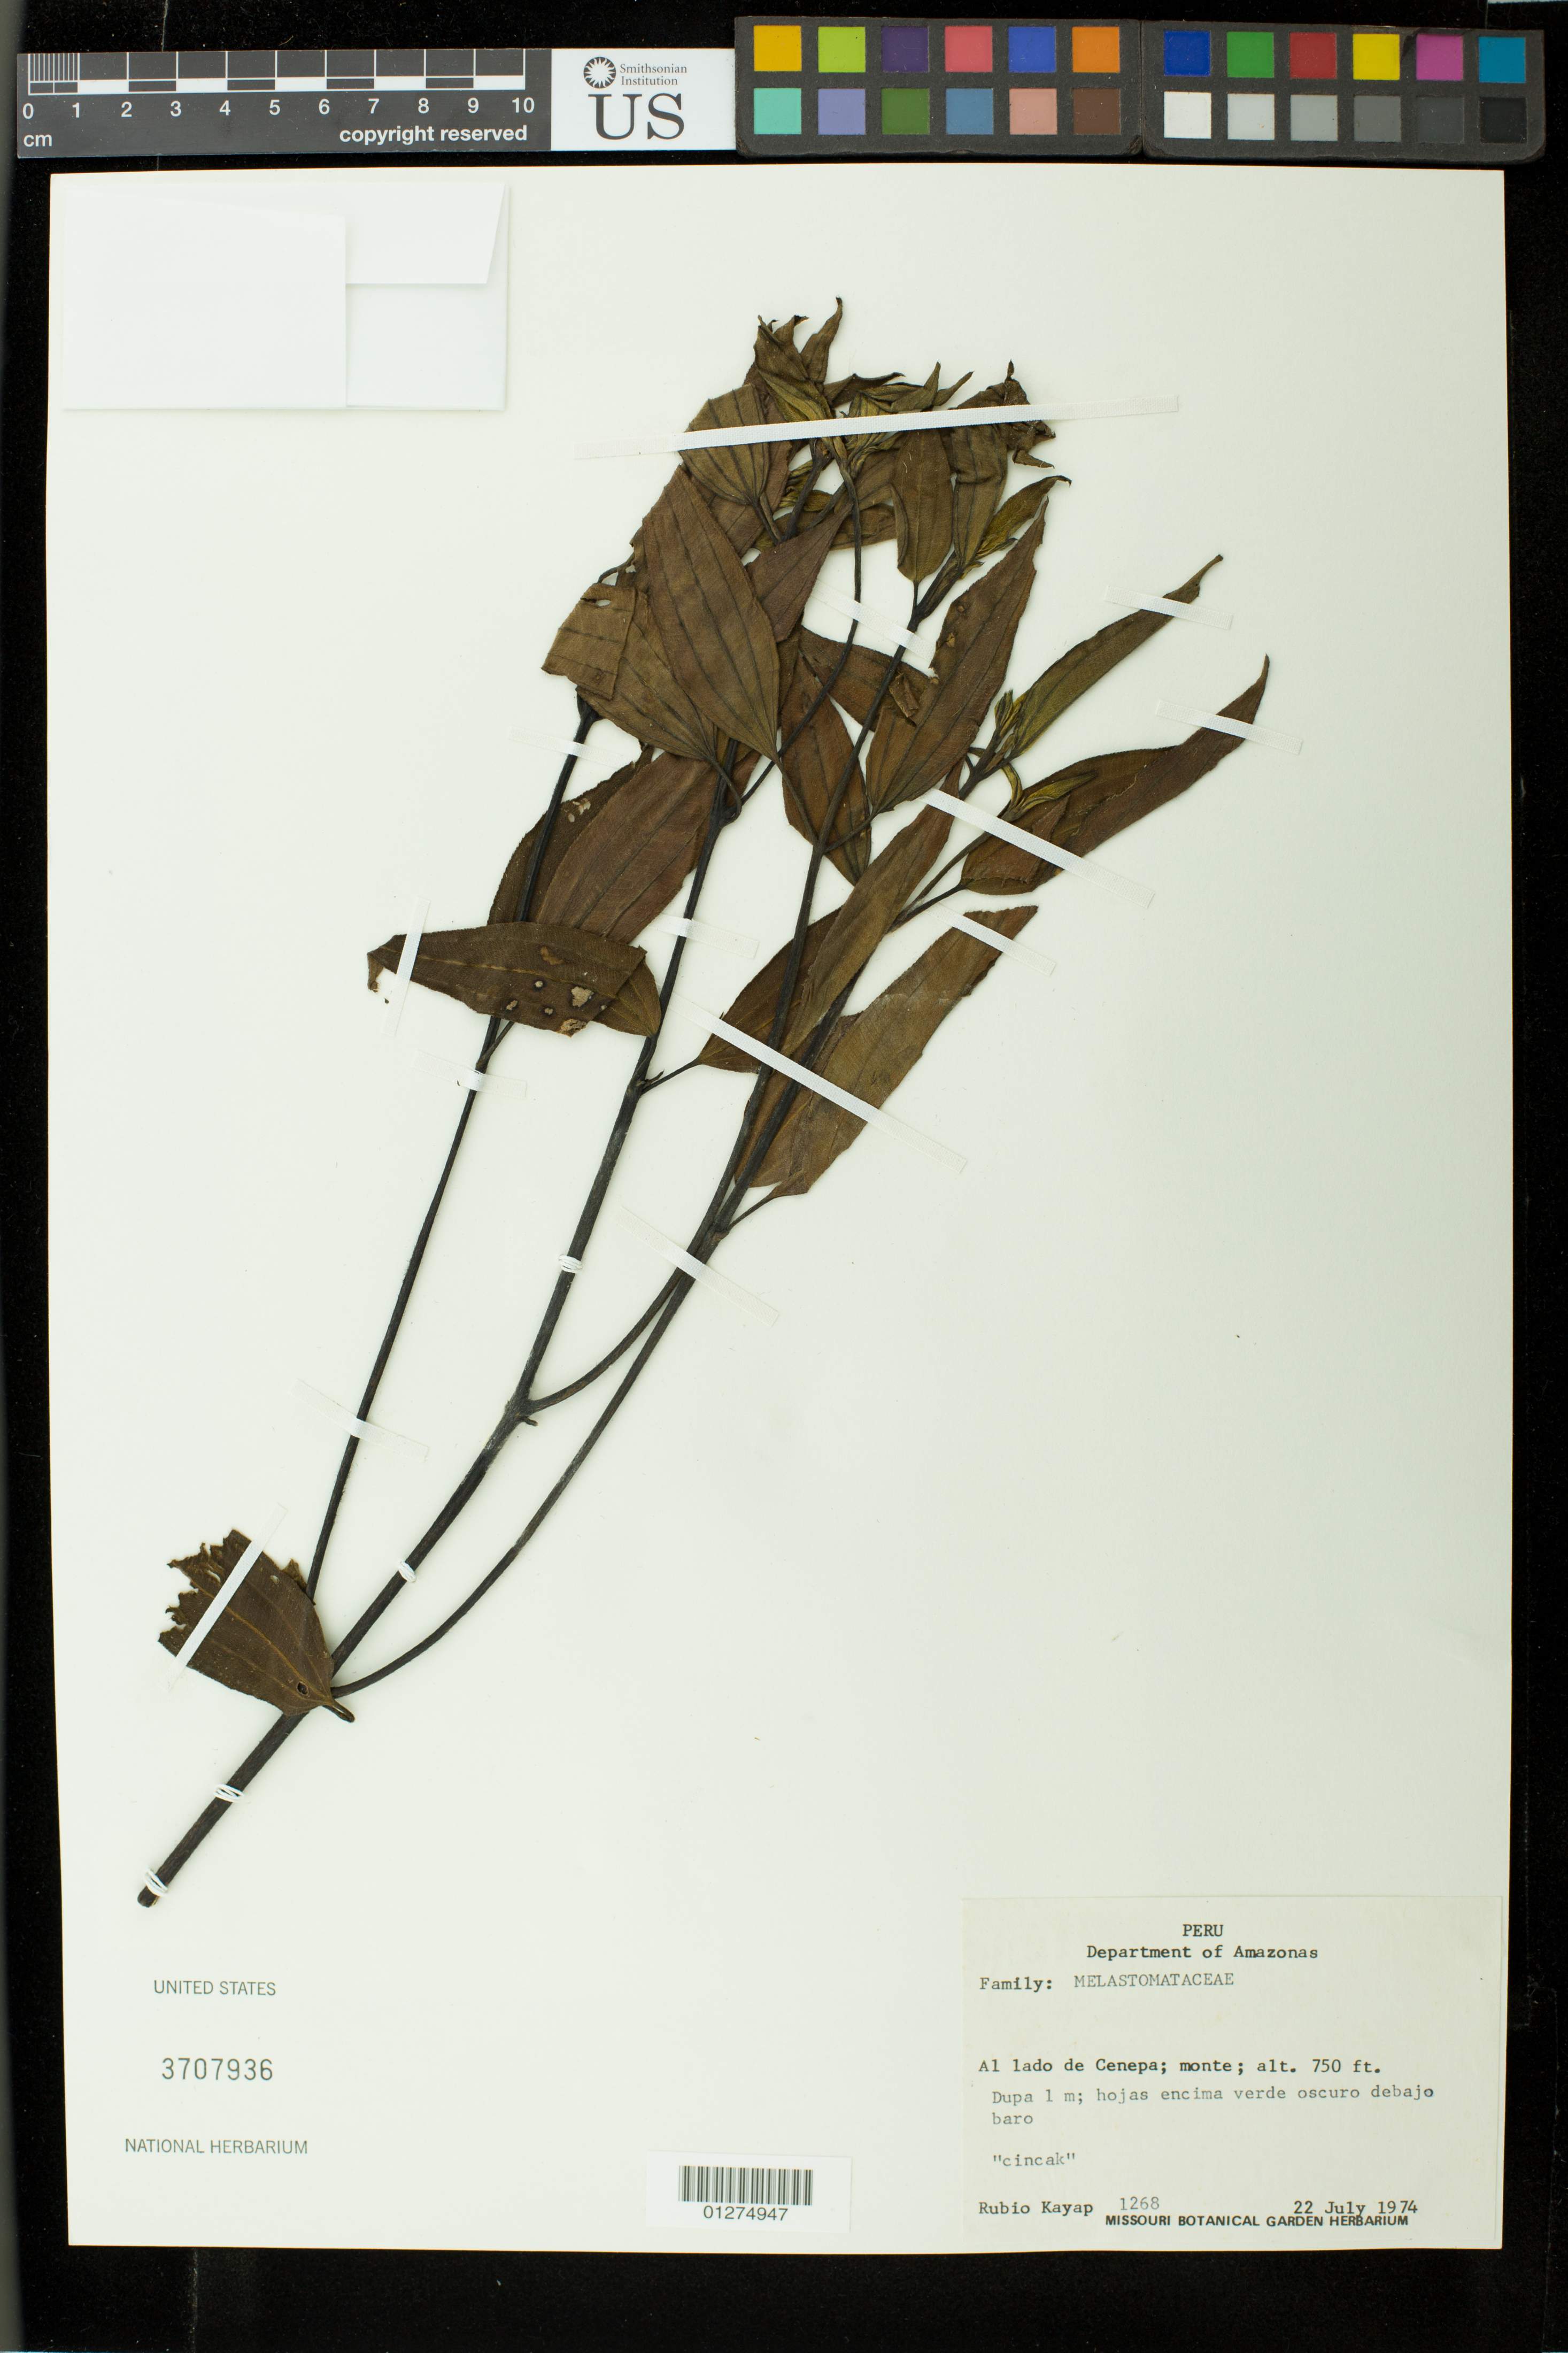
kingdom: Plantae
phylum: Tracheophyta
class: Magnoliopsida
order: Myrtales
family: Melastomataceae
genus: Miconia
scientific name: Miconia caquetensis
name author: (Gleason) Ocampo & Almeda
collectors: R. Kayap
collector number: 1268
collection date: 1974-07-22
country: Peru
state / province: Amazonas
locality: Al lado de Cenepa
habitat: monte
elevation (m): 229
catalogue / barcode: US 3707936